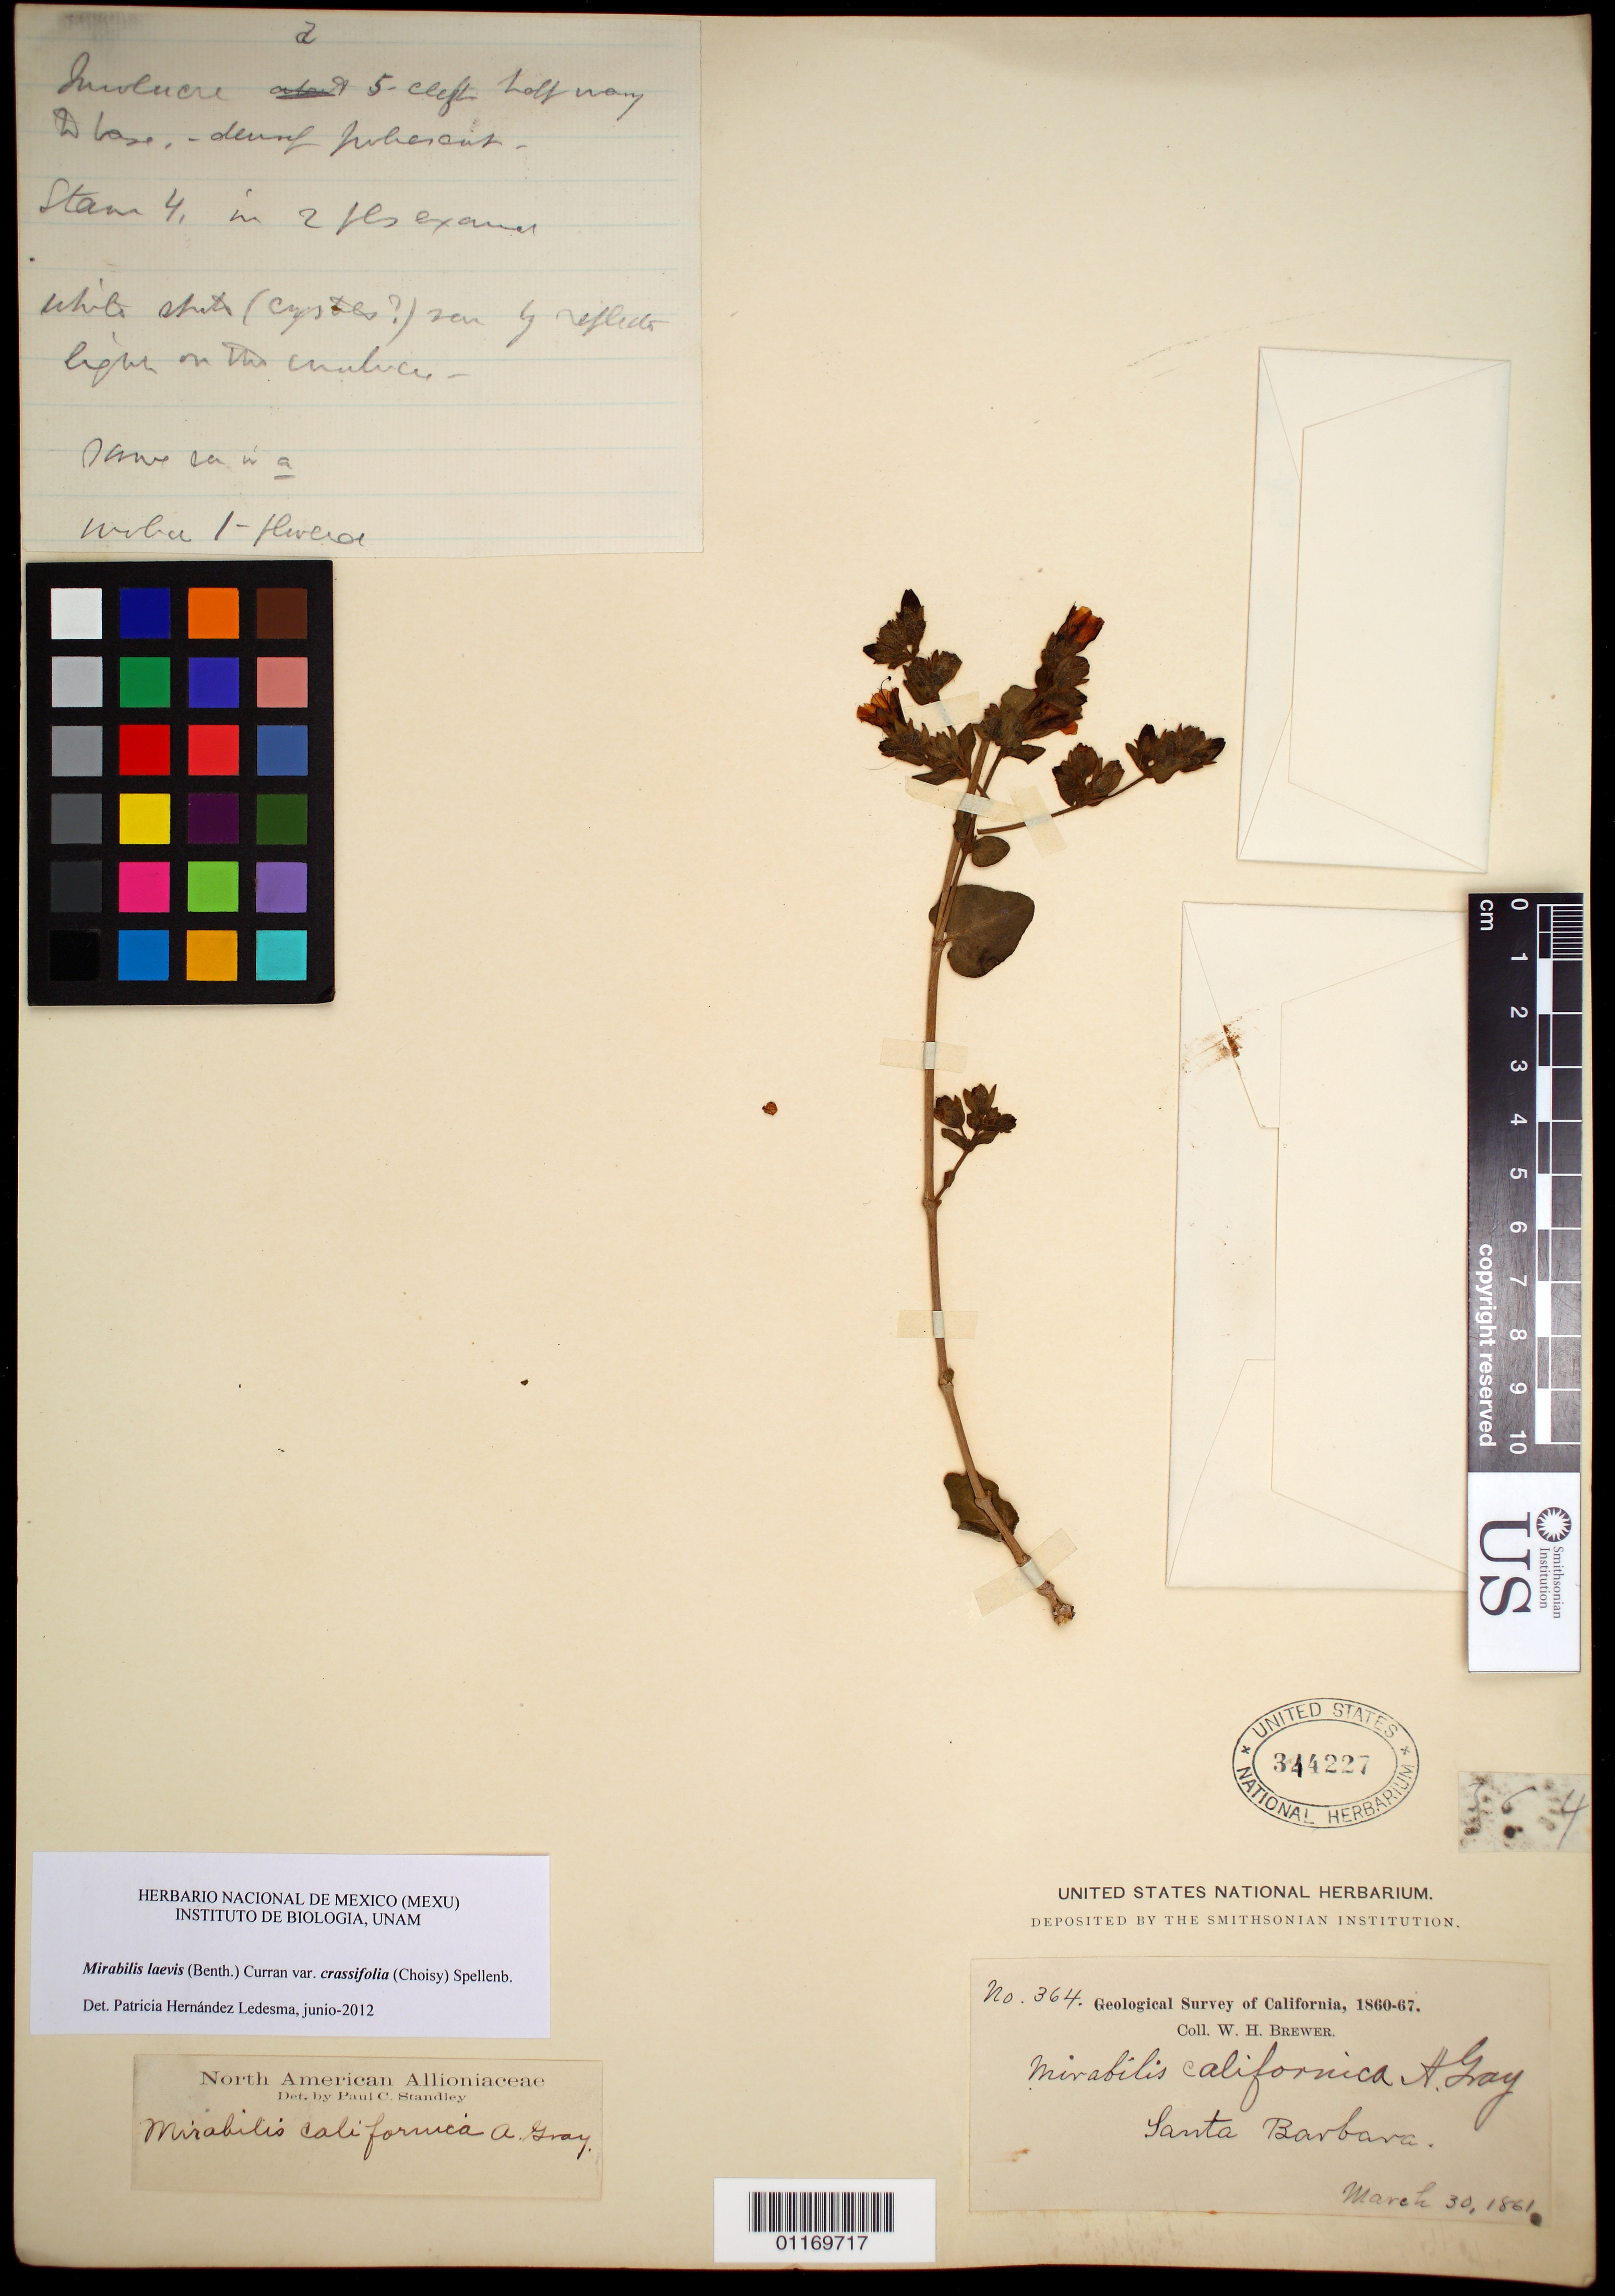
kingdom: Plantae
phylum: Tracheophyta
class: Magnoliopsida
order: Caryophyllales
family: Nyctaginaceae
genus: Mirabilis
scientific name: Mirabilis laevis var. crassifolia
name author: (Choisy) Spellenb.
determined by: Hernández-Ledesma, Patricia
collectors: W. H. Brewer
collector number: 364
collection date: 1861-03-30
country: United States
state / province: California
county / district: Santa Barbara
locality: Santa Barbara.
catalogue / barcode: US 344227